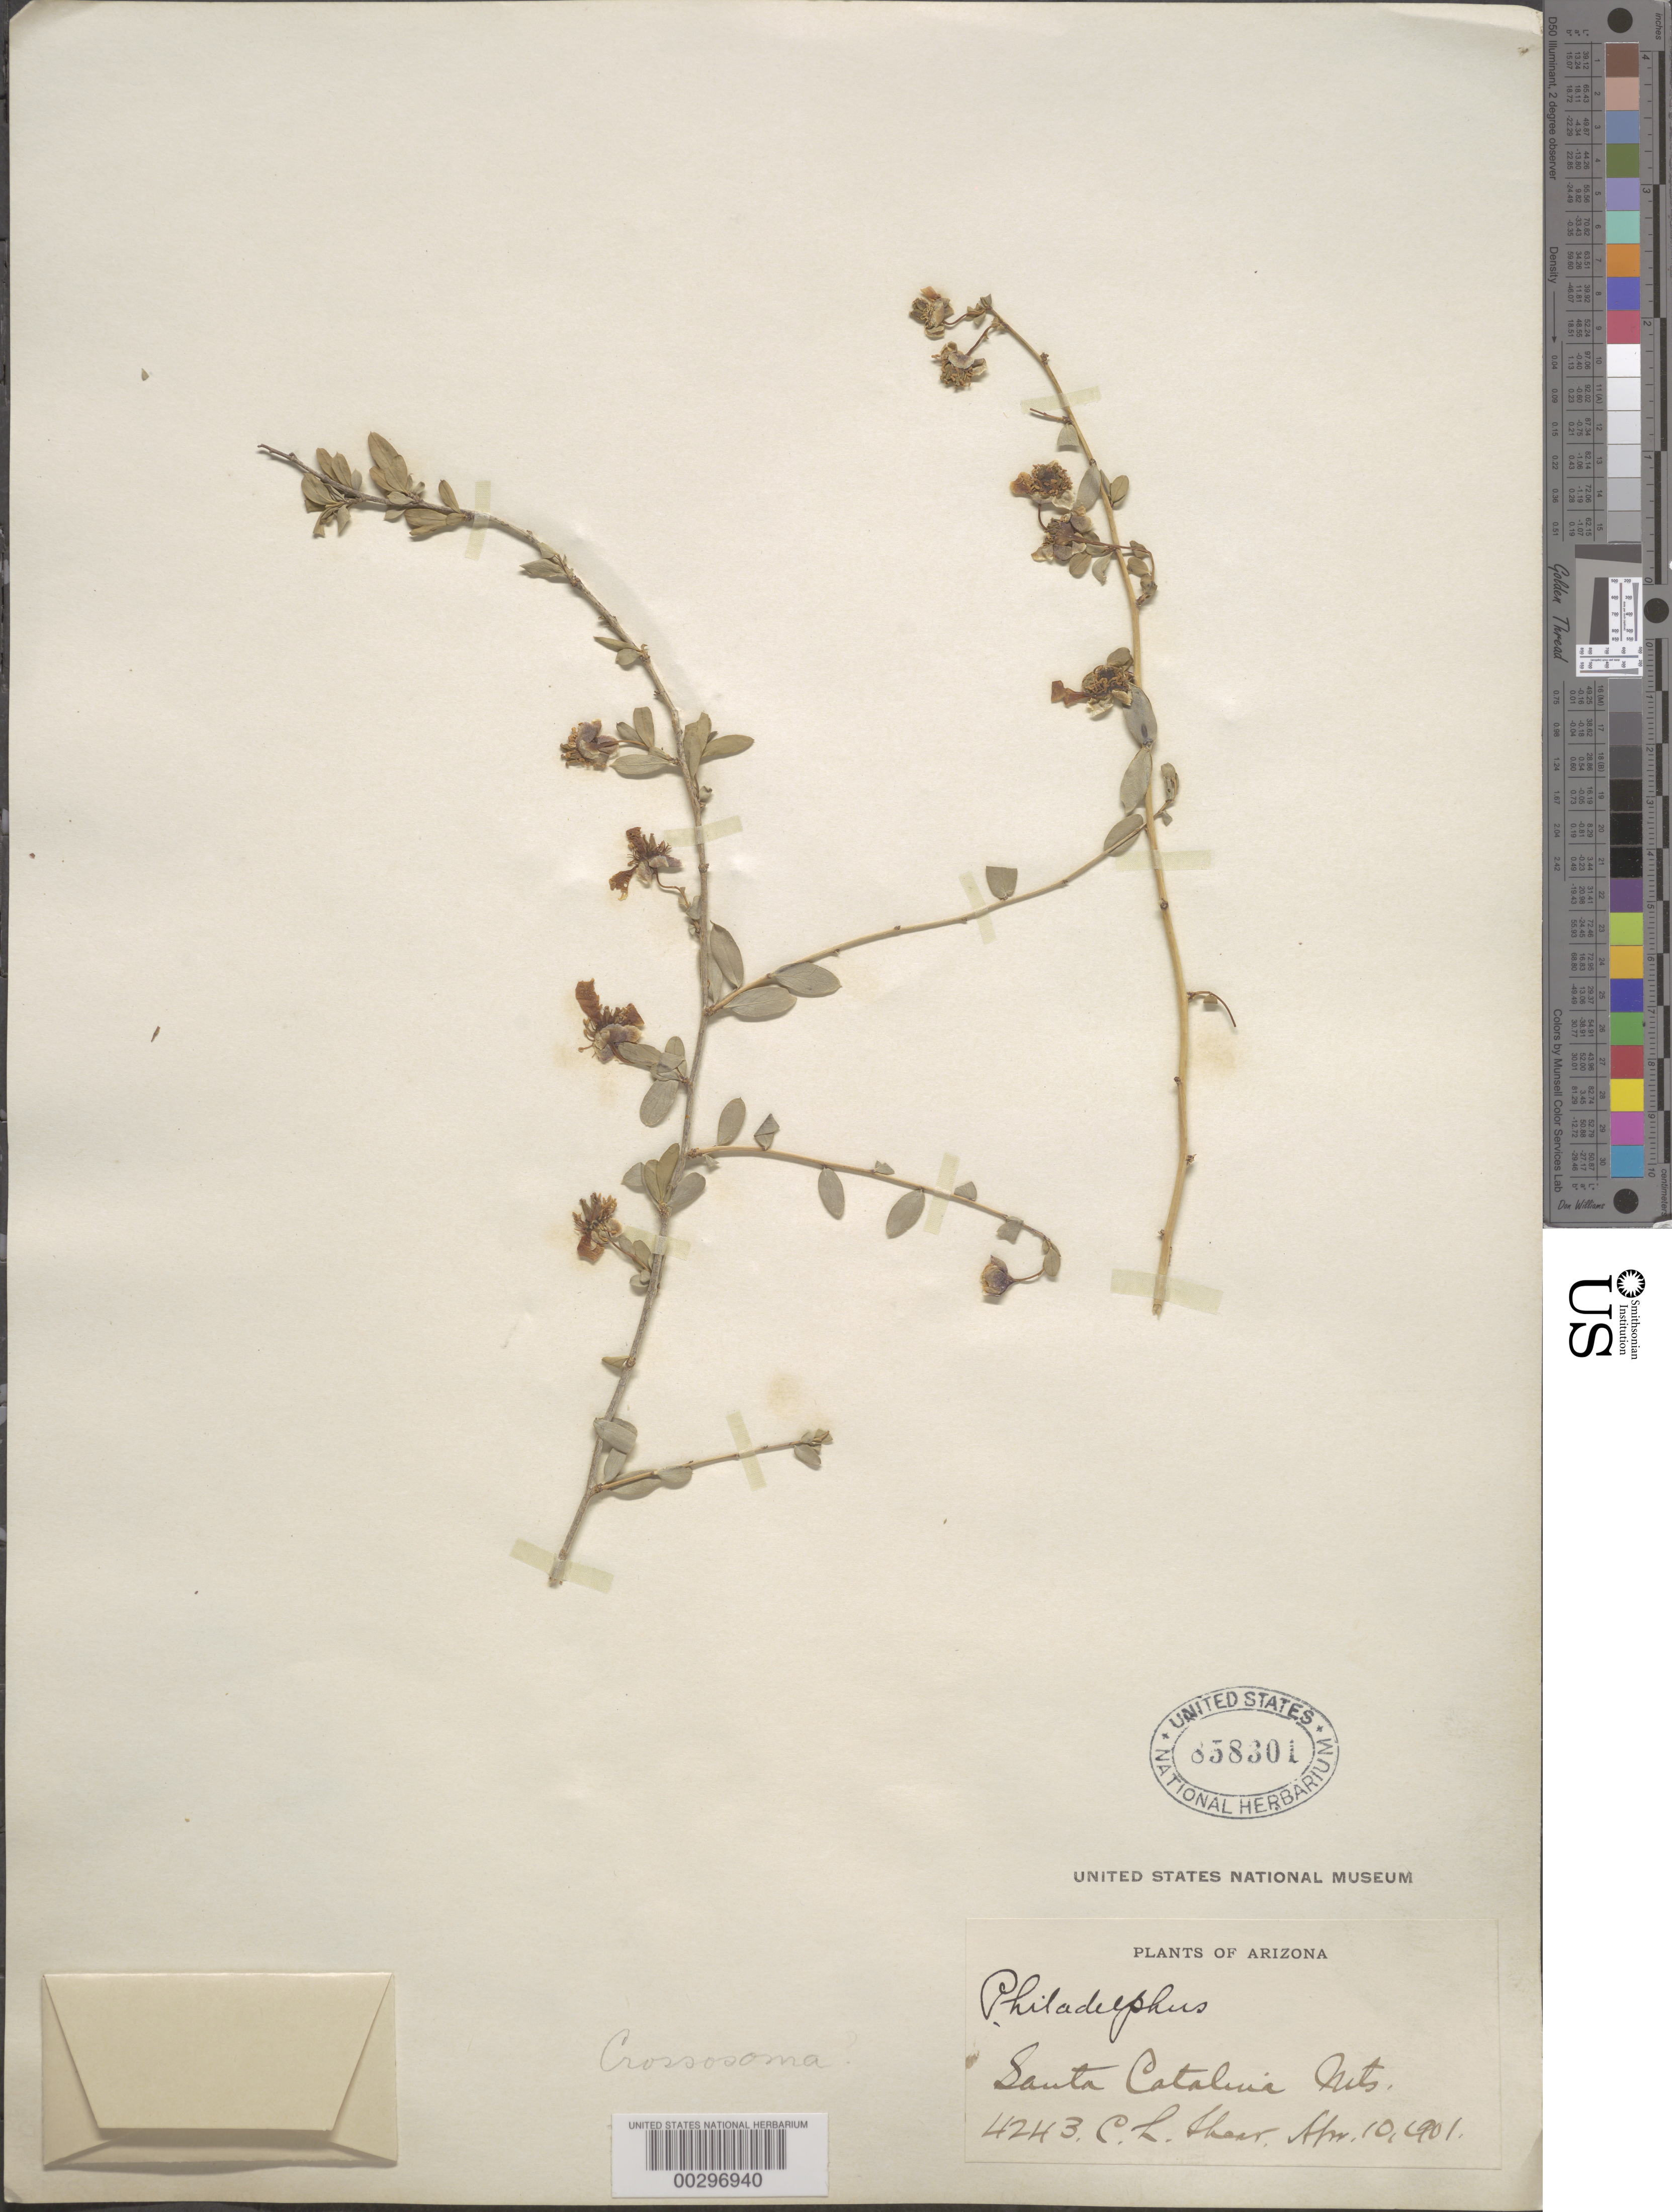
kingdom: Plantae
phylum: Tracheophyta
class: Magnoliopsida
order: Crossosomatales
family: Crossosomataceae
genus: Crossosoma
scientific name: Crossosoma bigelovii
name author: S. Watson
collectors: C. L. Shear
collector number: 4243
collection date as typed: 10 Apr 1901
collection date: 1901-04-10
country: United States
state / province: Arizona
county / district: Pima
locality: Santa catalina mts.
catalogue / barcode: US 858301